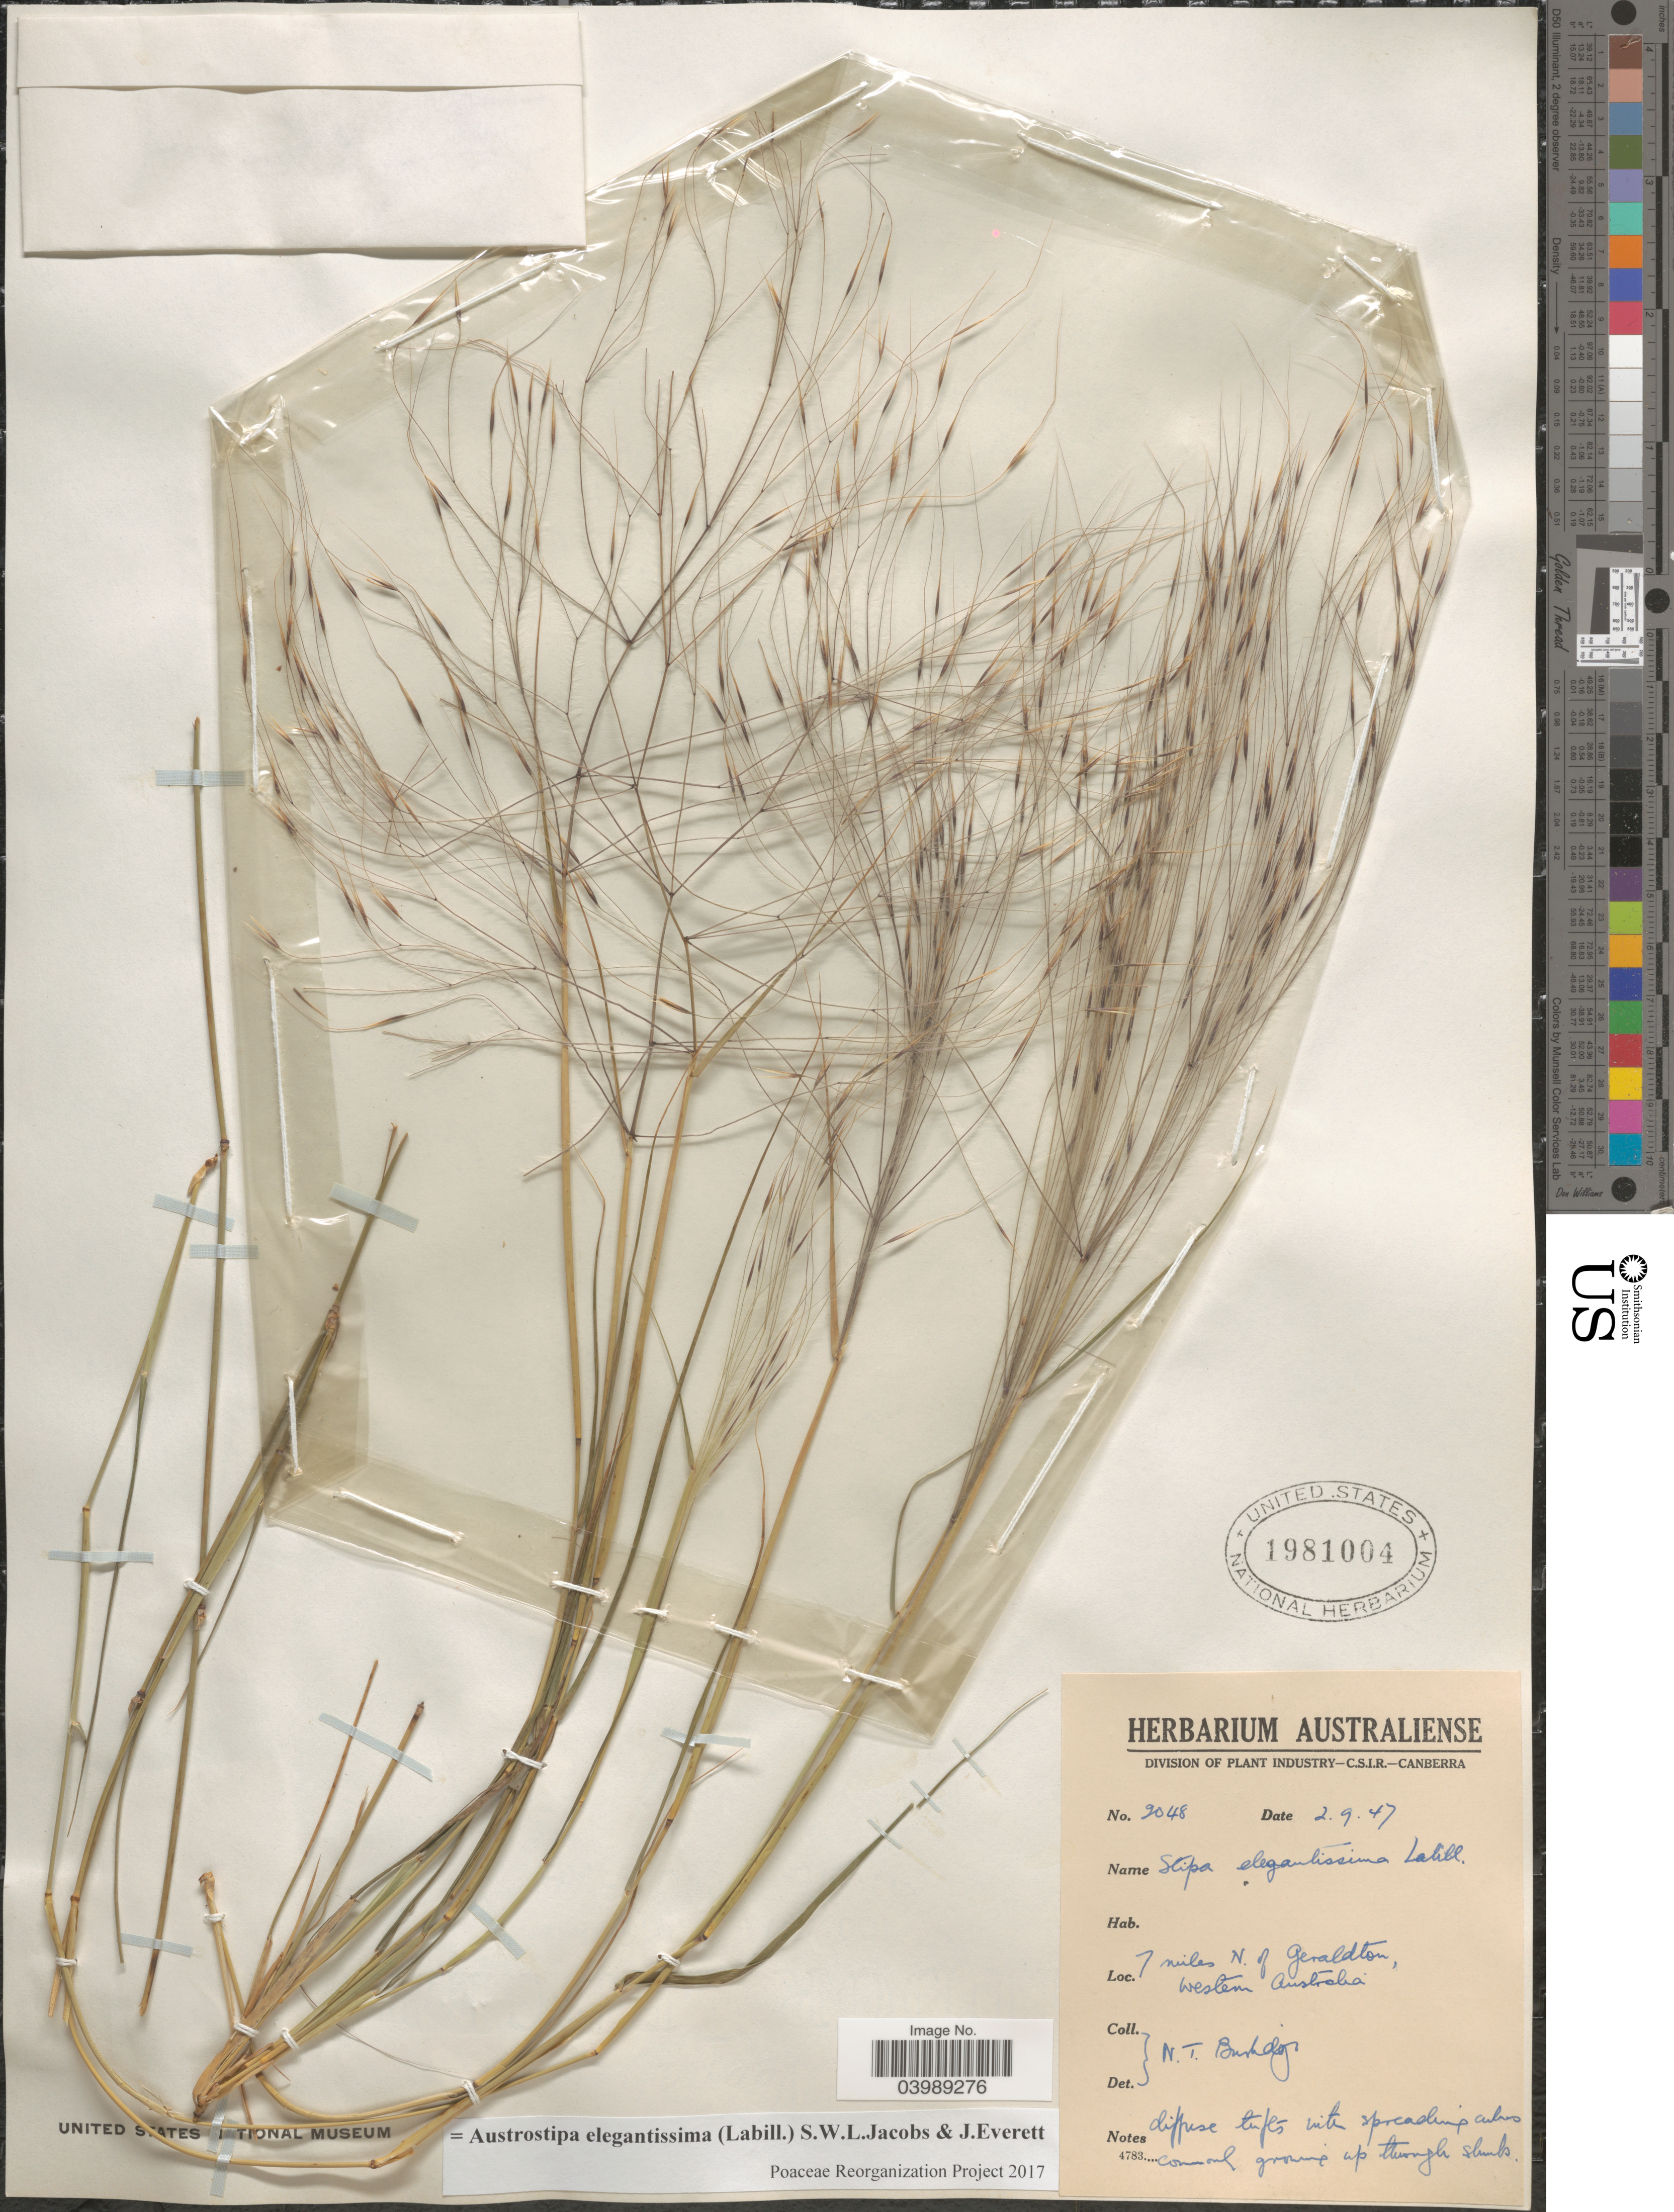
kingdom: Plantae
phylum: Tracheophyta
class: Liliopsida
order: Poales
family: Poaceae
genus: Austrostipa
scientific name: Austrostipa elegantissima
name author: (Labill.) S.W.L. Jacobs & J. Everett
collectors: N. T. Burbidge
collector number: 2048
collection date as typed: Transcribed d/m/y: 2/9/47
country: Australia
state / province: Western Australia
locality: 7 miles N. of Geraldton.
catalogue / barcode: US 1981004